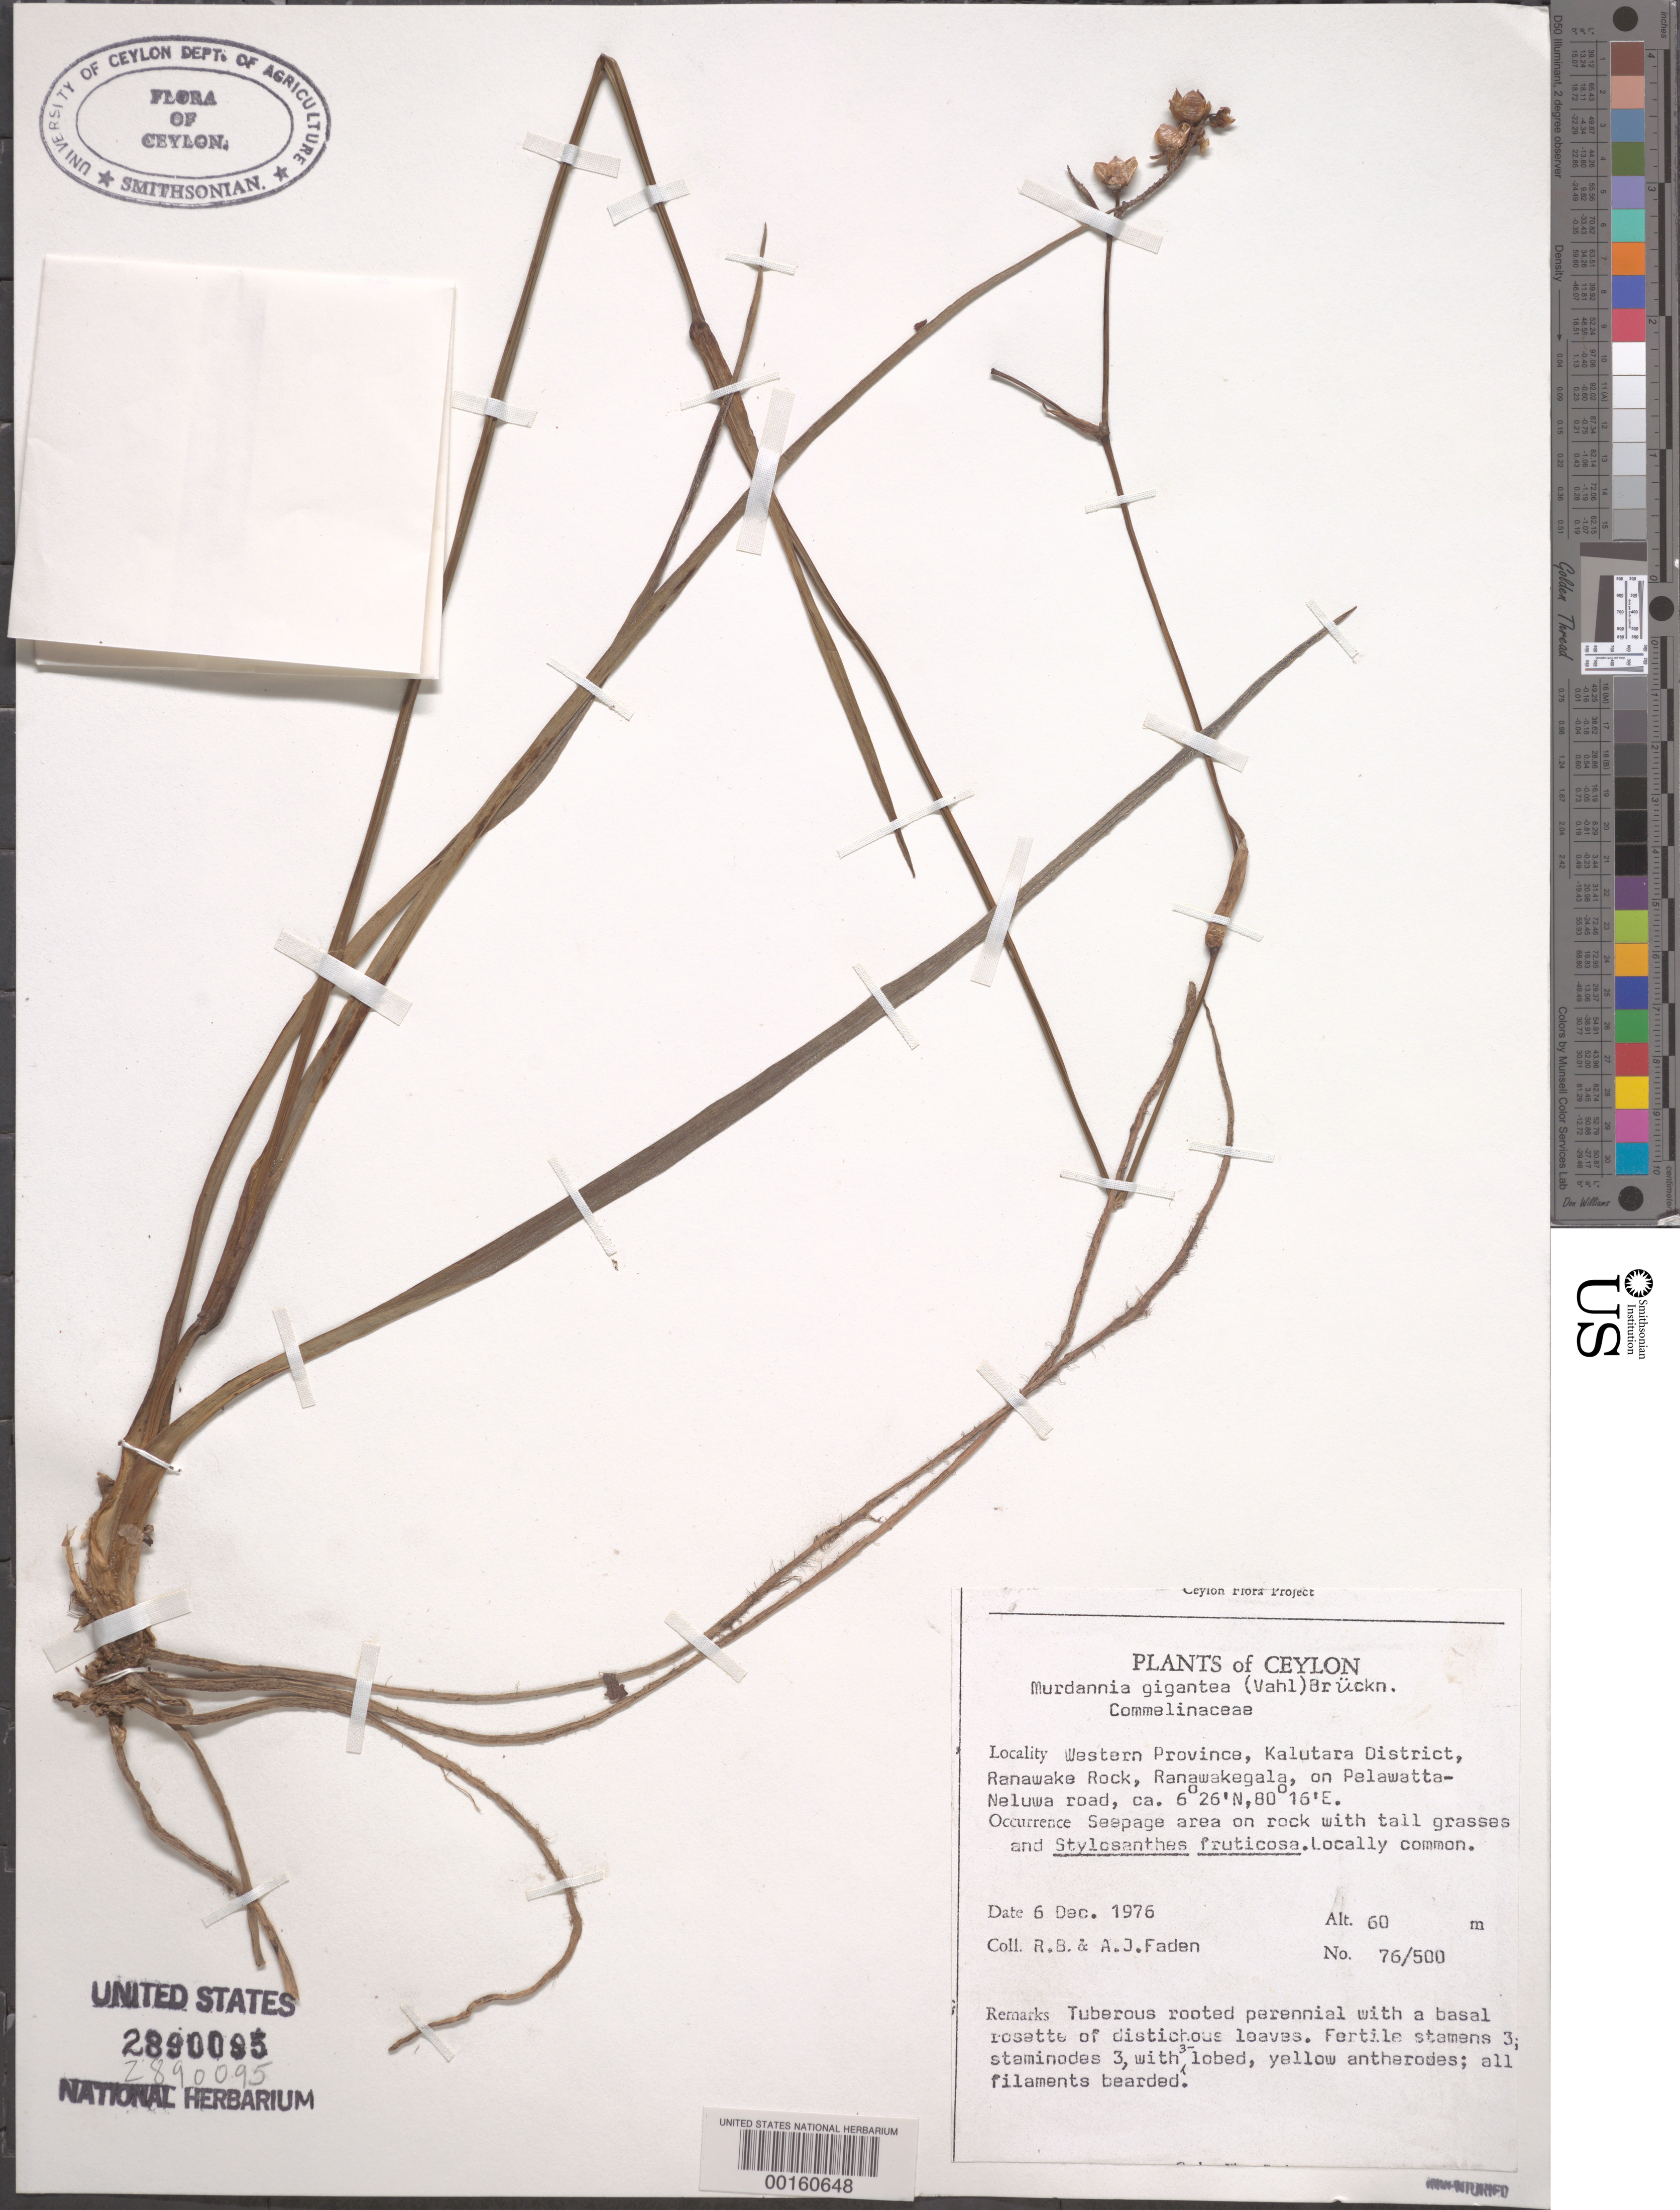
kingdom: Plantae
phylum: Tracheophyta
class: Liliopsida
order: Commelinales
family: Commelinaceae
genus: Murdannia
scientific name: Murdannia gigantea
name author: (Vahl) G. Brückn.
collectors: R. B. Faden & A. J. Faden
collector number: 76/500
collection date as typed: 06 Dec 1976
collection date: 1976-12-06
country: Sri Lanka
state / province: Western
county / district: Kalutara Dist.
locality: Ranawake rock, ranawakegala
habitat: Seepage area on rock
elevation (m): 60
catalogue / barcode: US 2890095